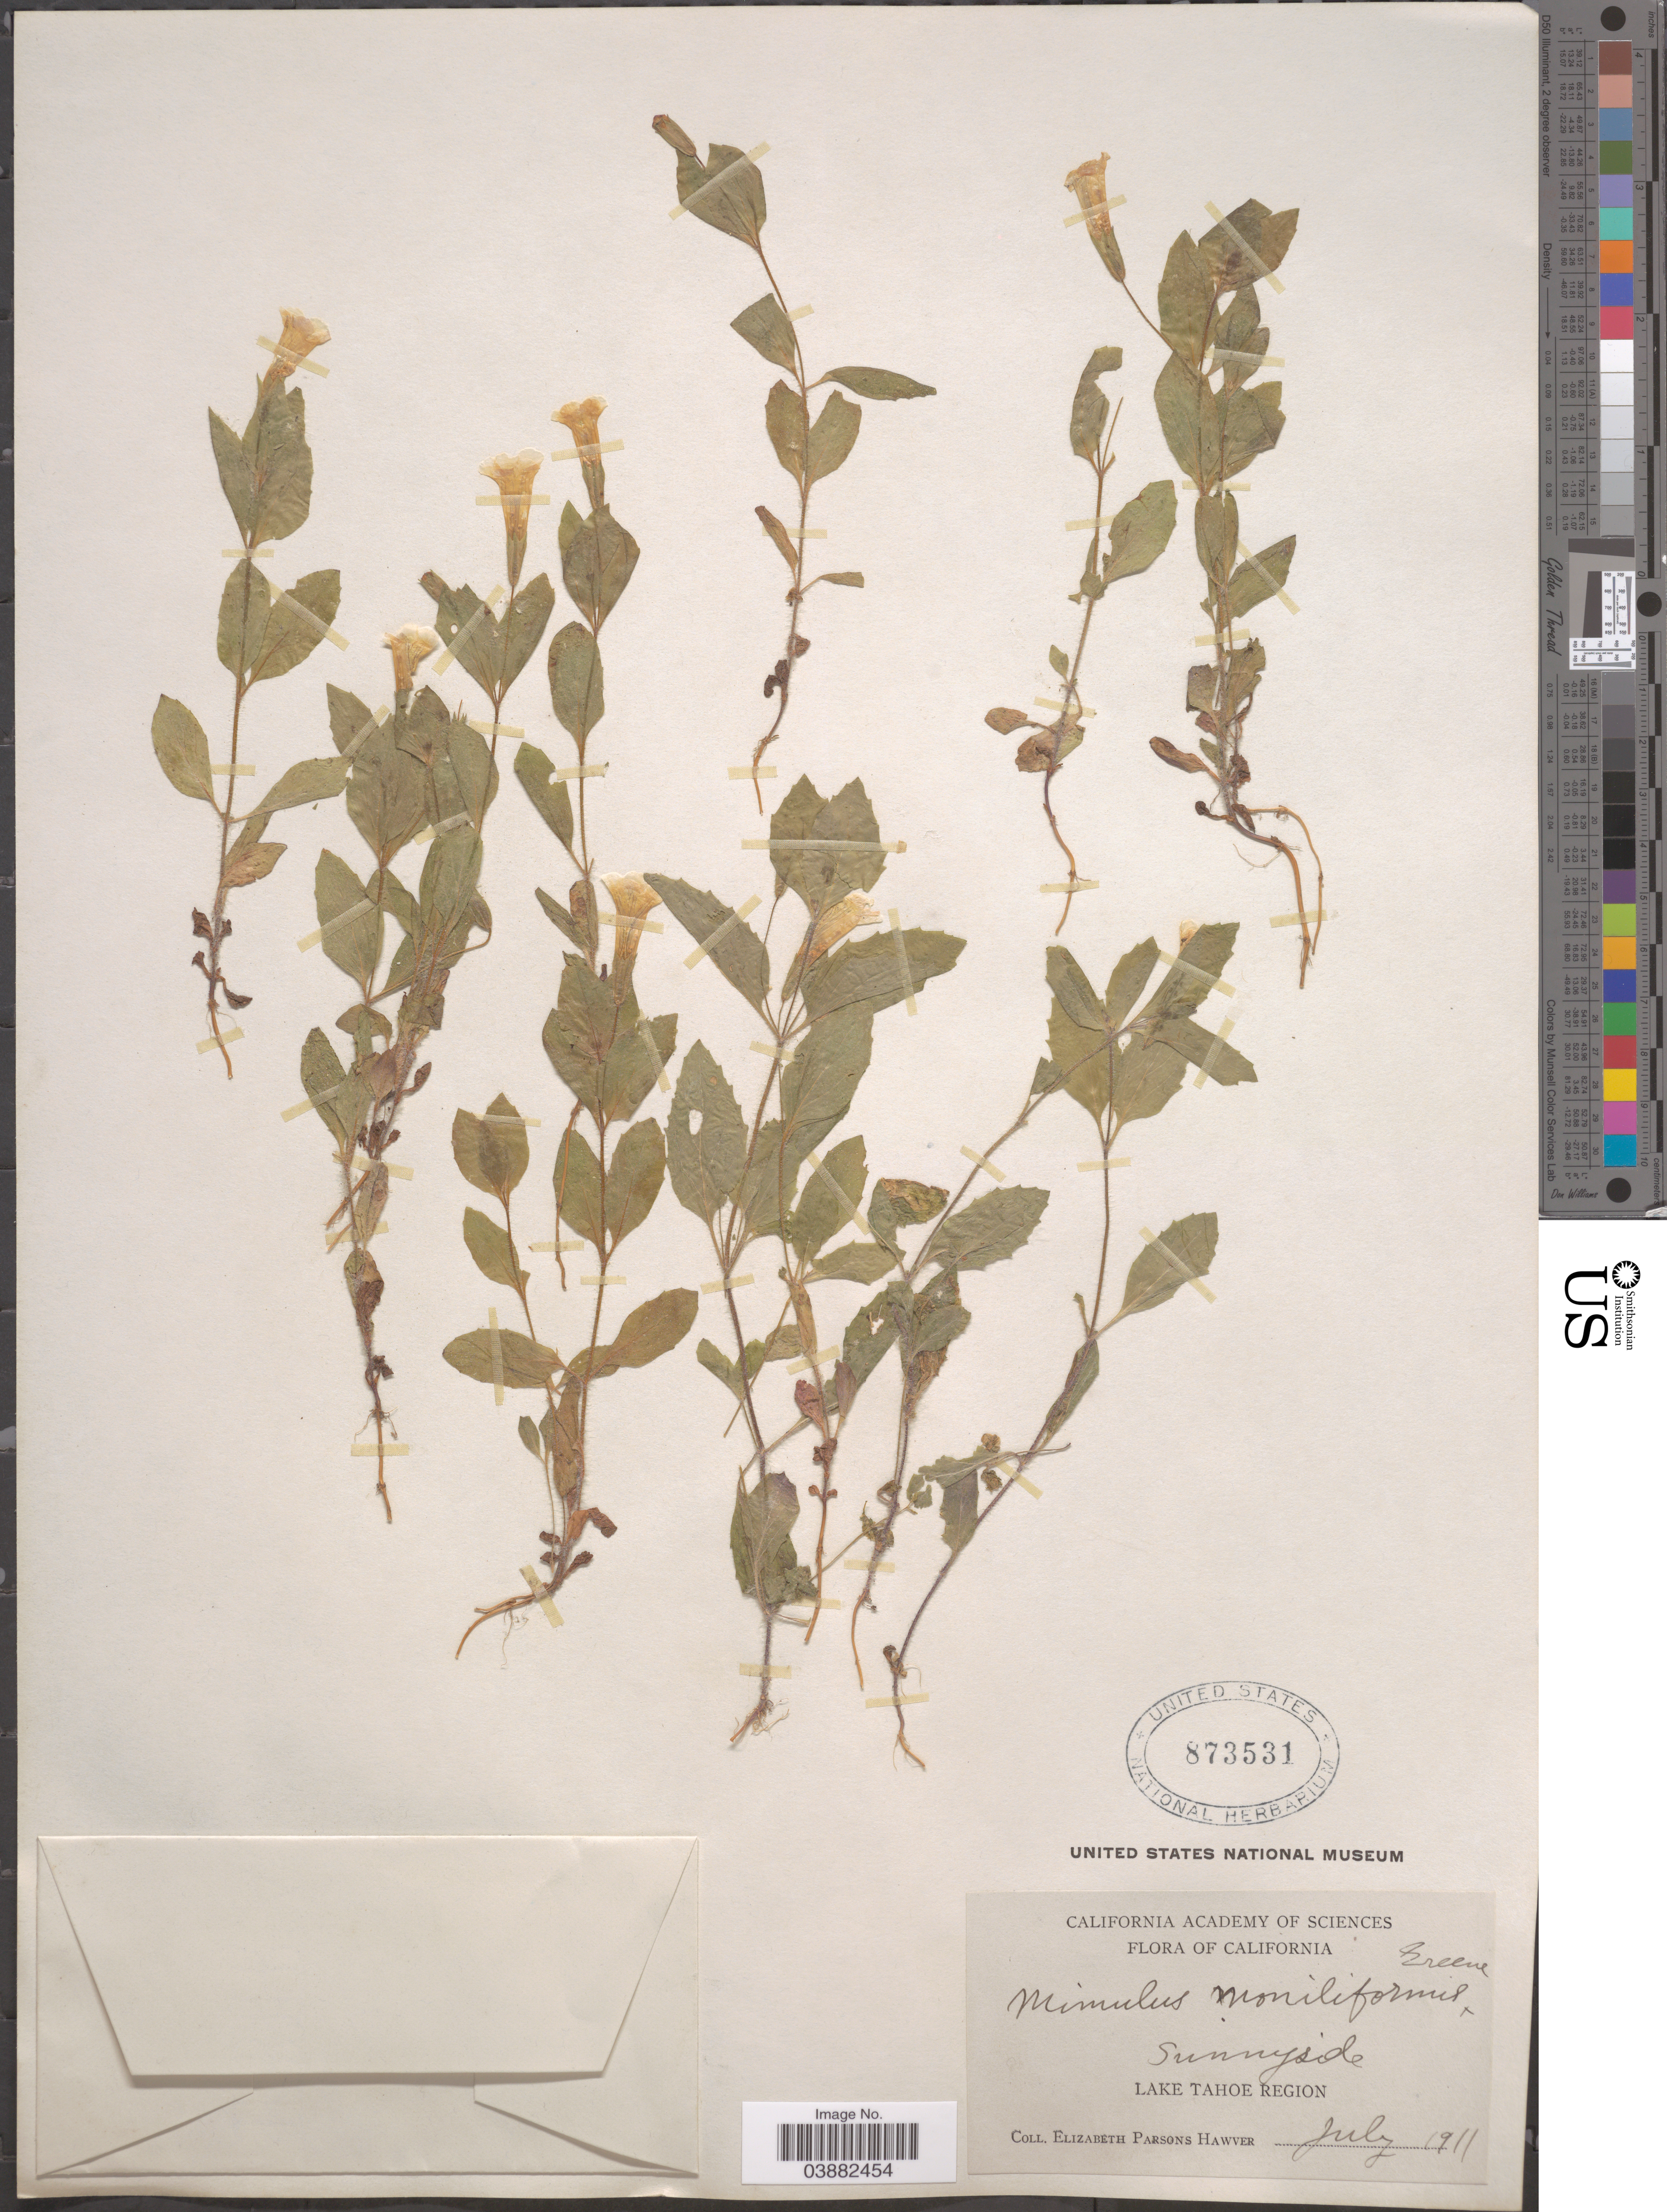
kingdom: Plantae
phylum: Tracheophyta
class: Magnoliopsida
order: Lamiales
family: Phrymaceae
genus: Mimulus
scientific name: Mimulus moniliformis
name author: Greene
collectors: E. Hawver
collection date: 1911-07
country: United States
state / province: California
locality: Sunnyside. Lake Tahoe Region.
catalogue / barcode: US 873531